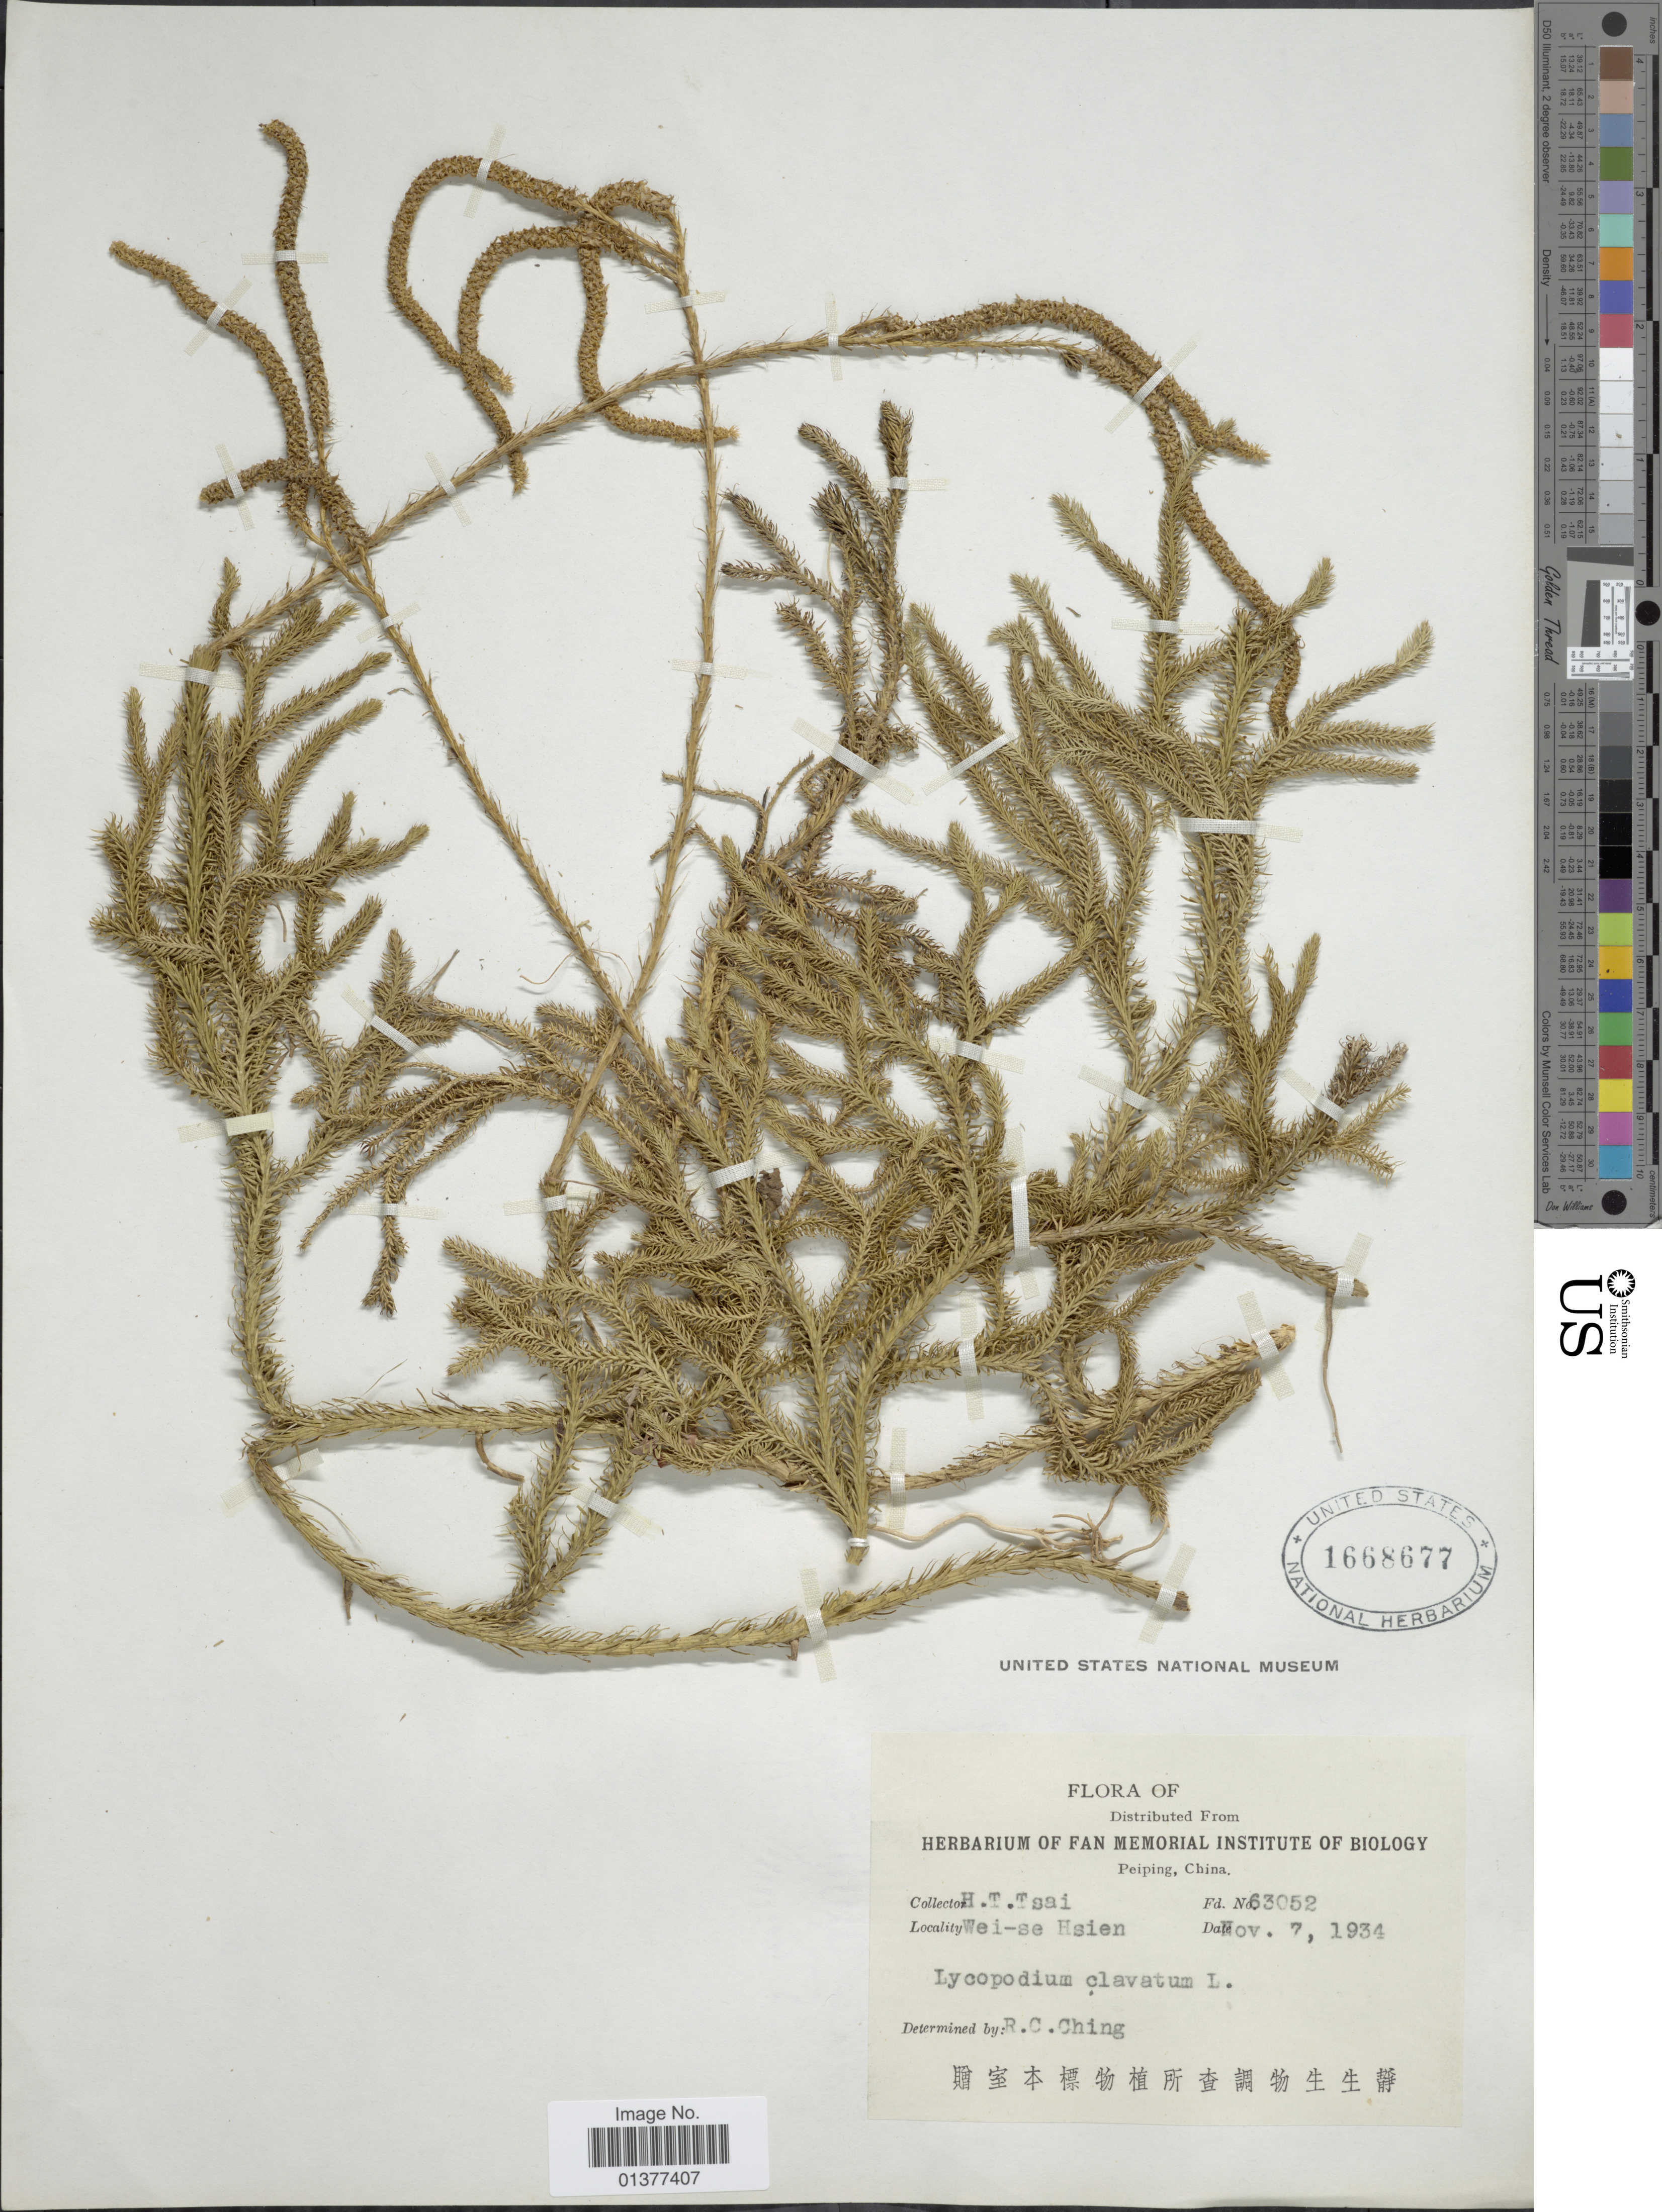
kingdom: Plantae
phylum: Tracheophyta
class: Lycopodiopsida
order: Lycopodiales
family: Lycopodiaceae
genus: Lycopodium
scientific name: Lycopodium clavatum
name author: L.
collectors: H. Tsai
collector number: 63052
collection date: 1934-11-07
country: China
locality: Wei-se Hsien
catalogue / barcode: US 1668677